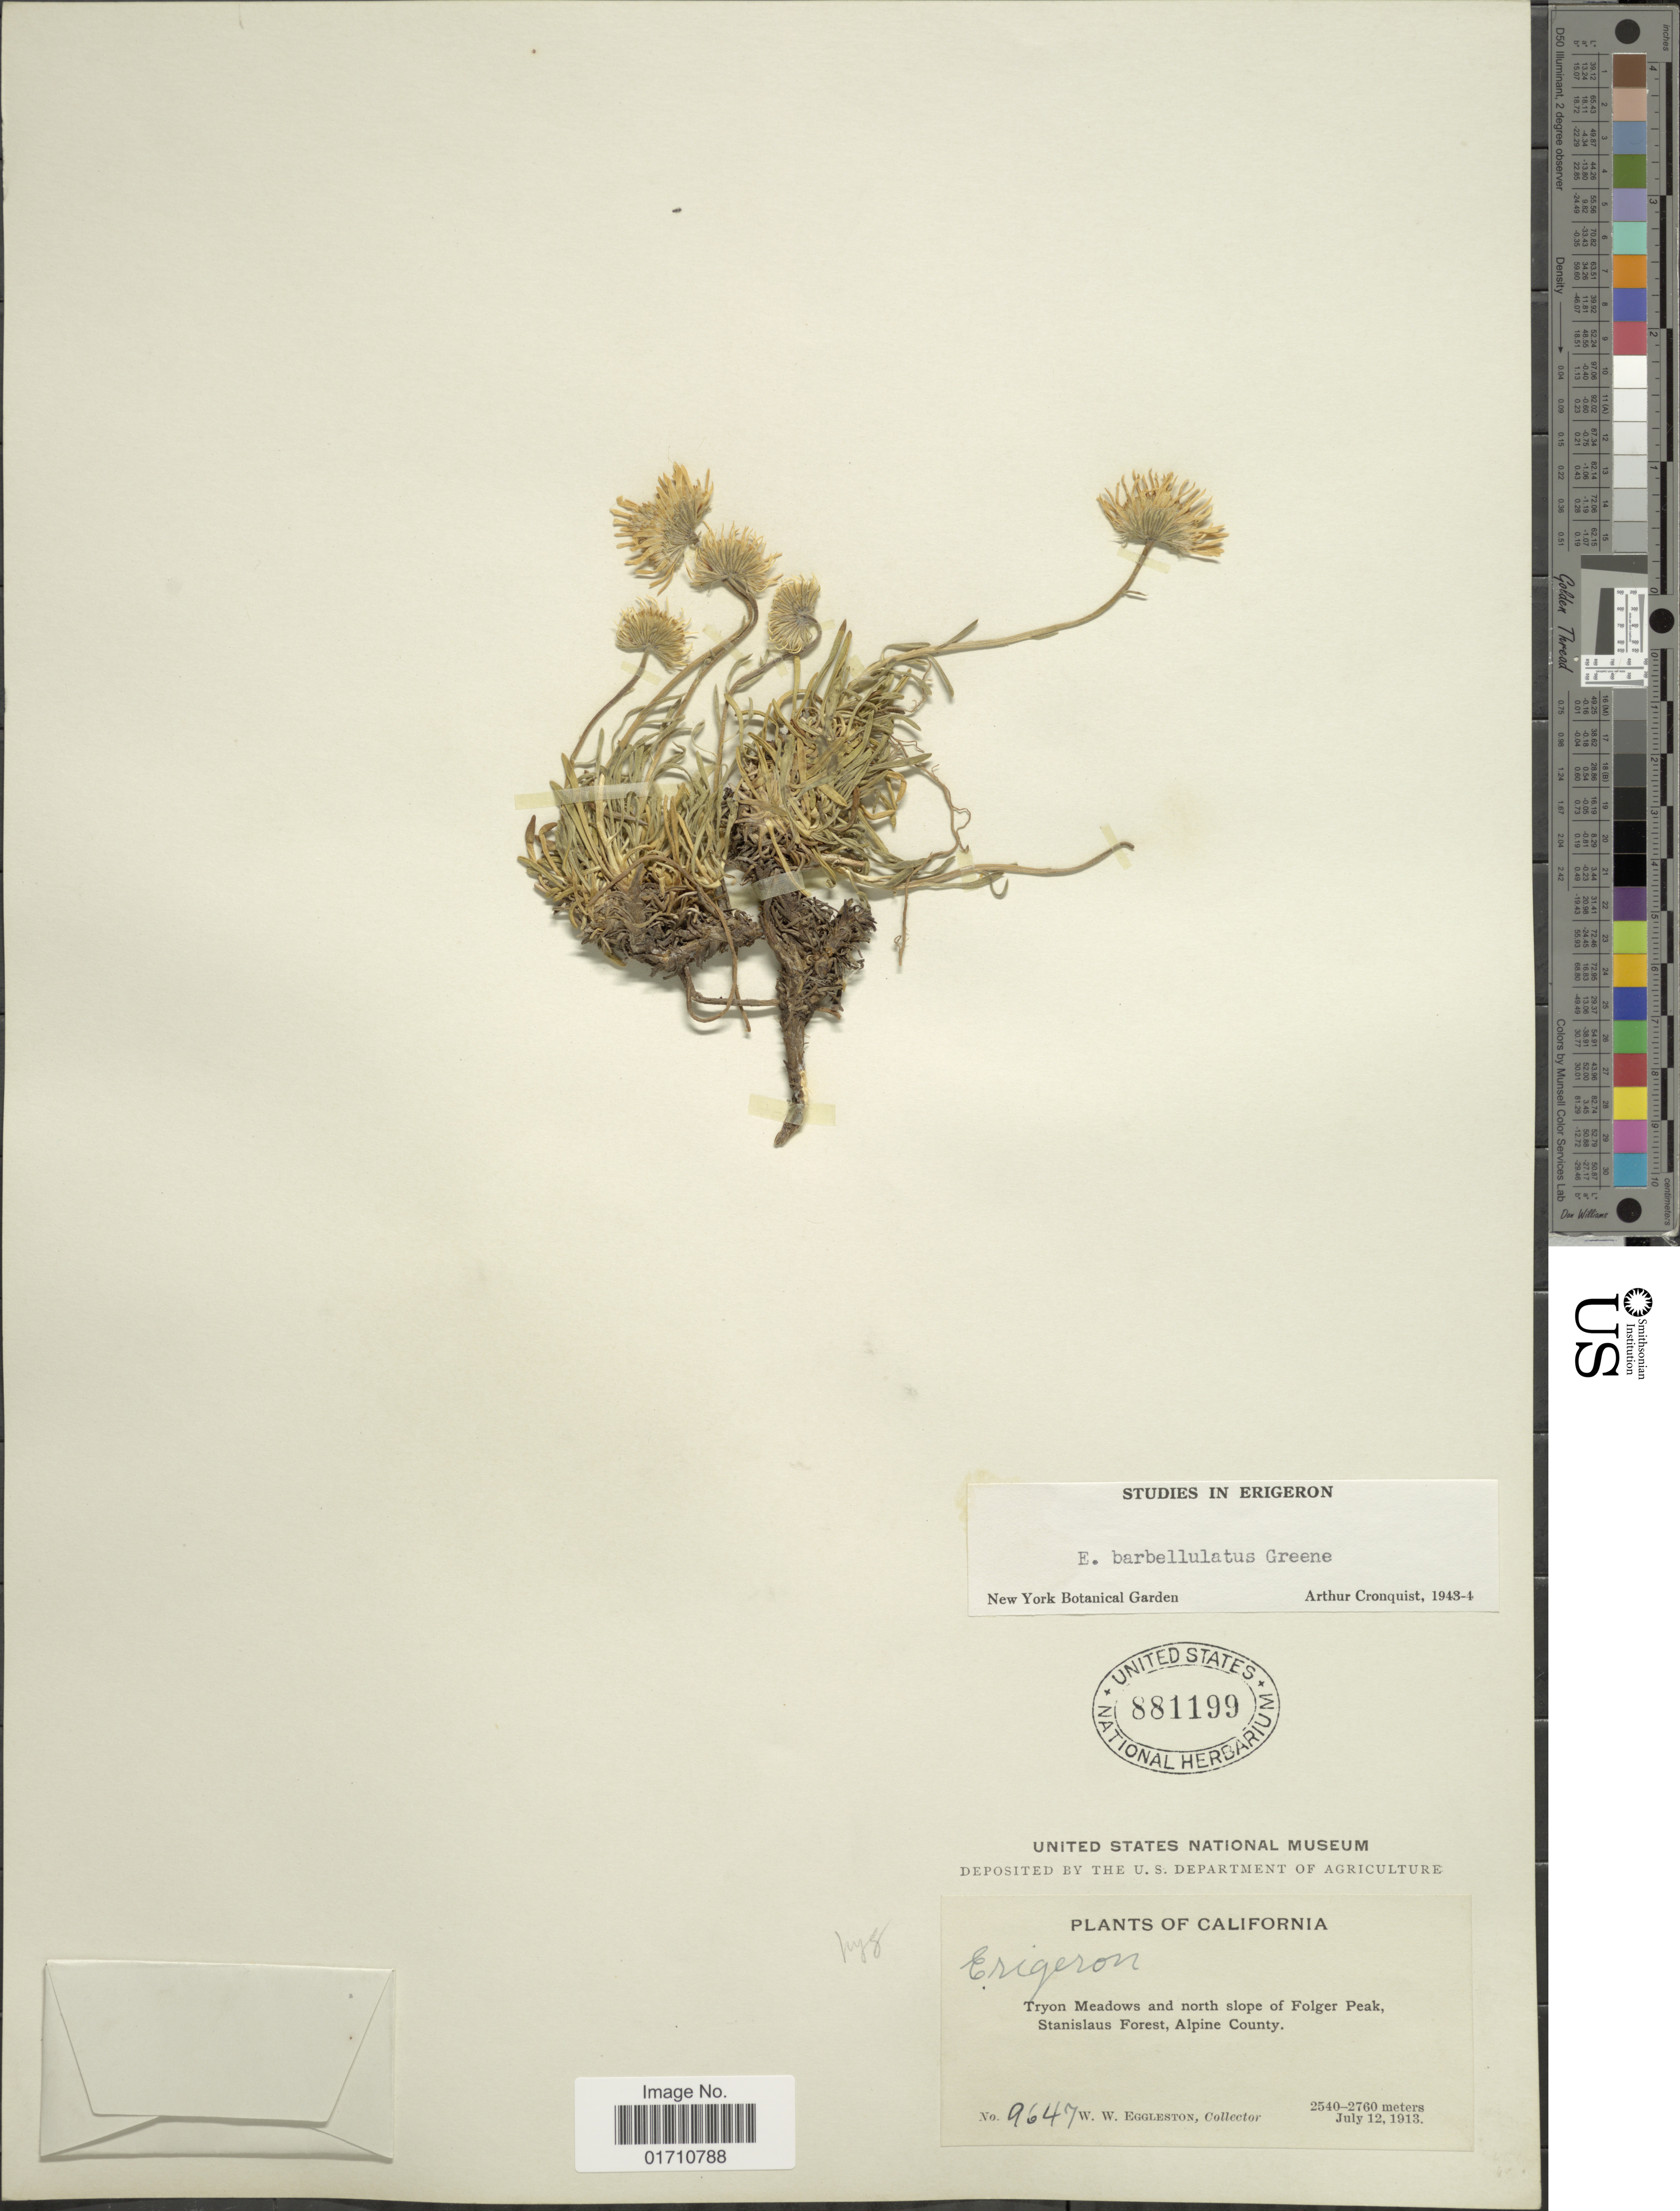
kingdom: Plantae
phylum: Tracheophyta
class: Magnoliopsida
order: Asterales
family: Asteraceae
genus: Erigeron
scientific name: Erigeron barbellulatus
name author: Greene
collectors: W. W. Eggleston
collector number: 9647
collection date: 1913-07-12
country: United States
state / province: California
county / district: Alpine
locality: Tryon Meadows and north slope of Folger Peak, Stanislaus Forest, Alpine County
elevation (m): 2540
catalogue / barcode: US 881199